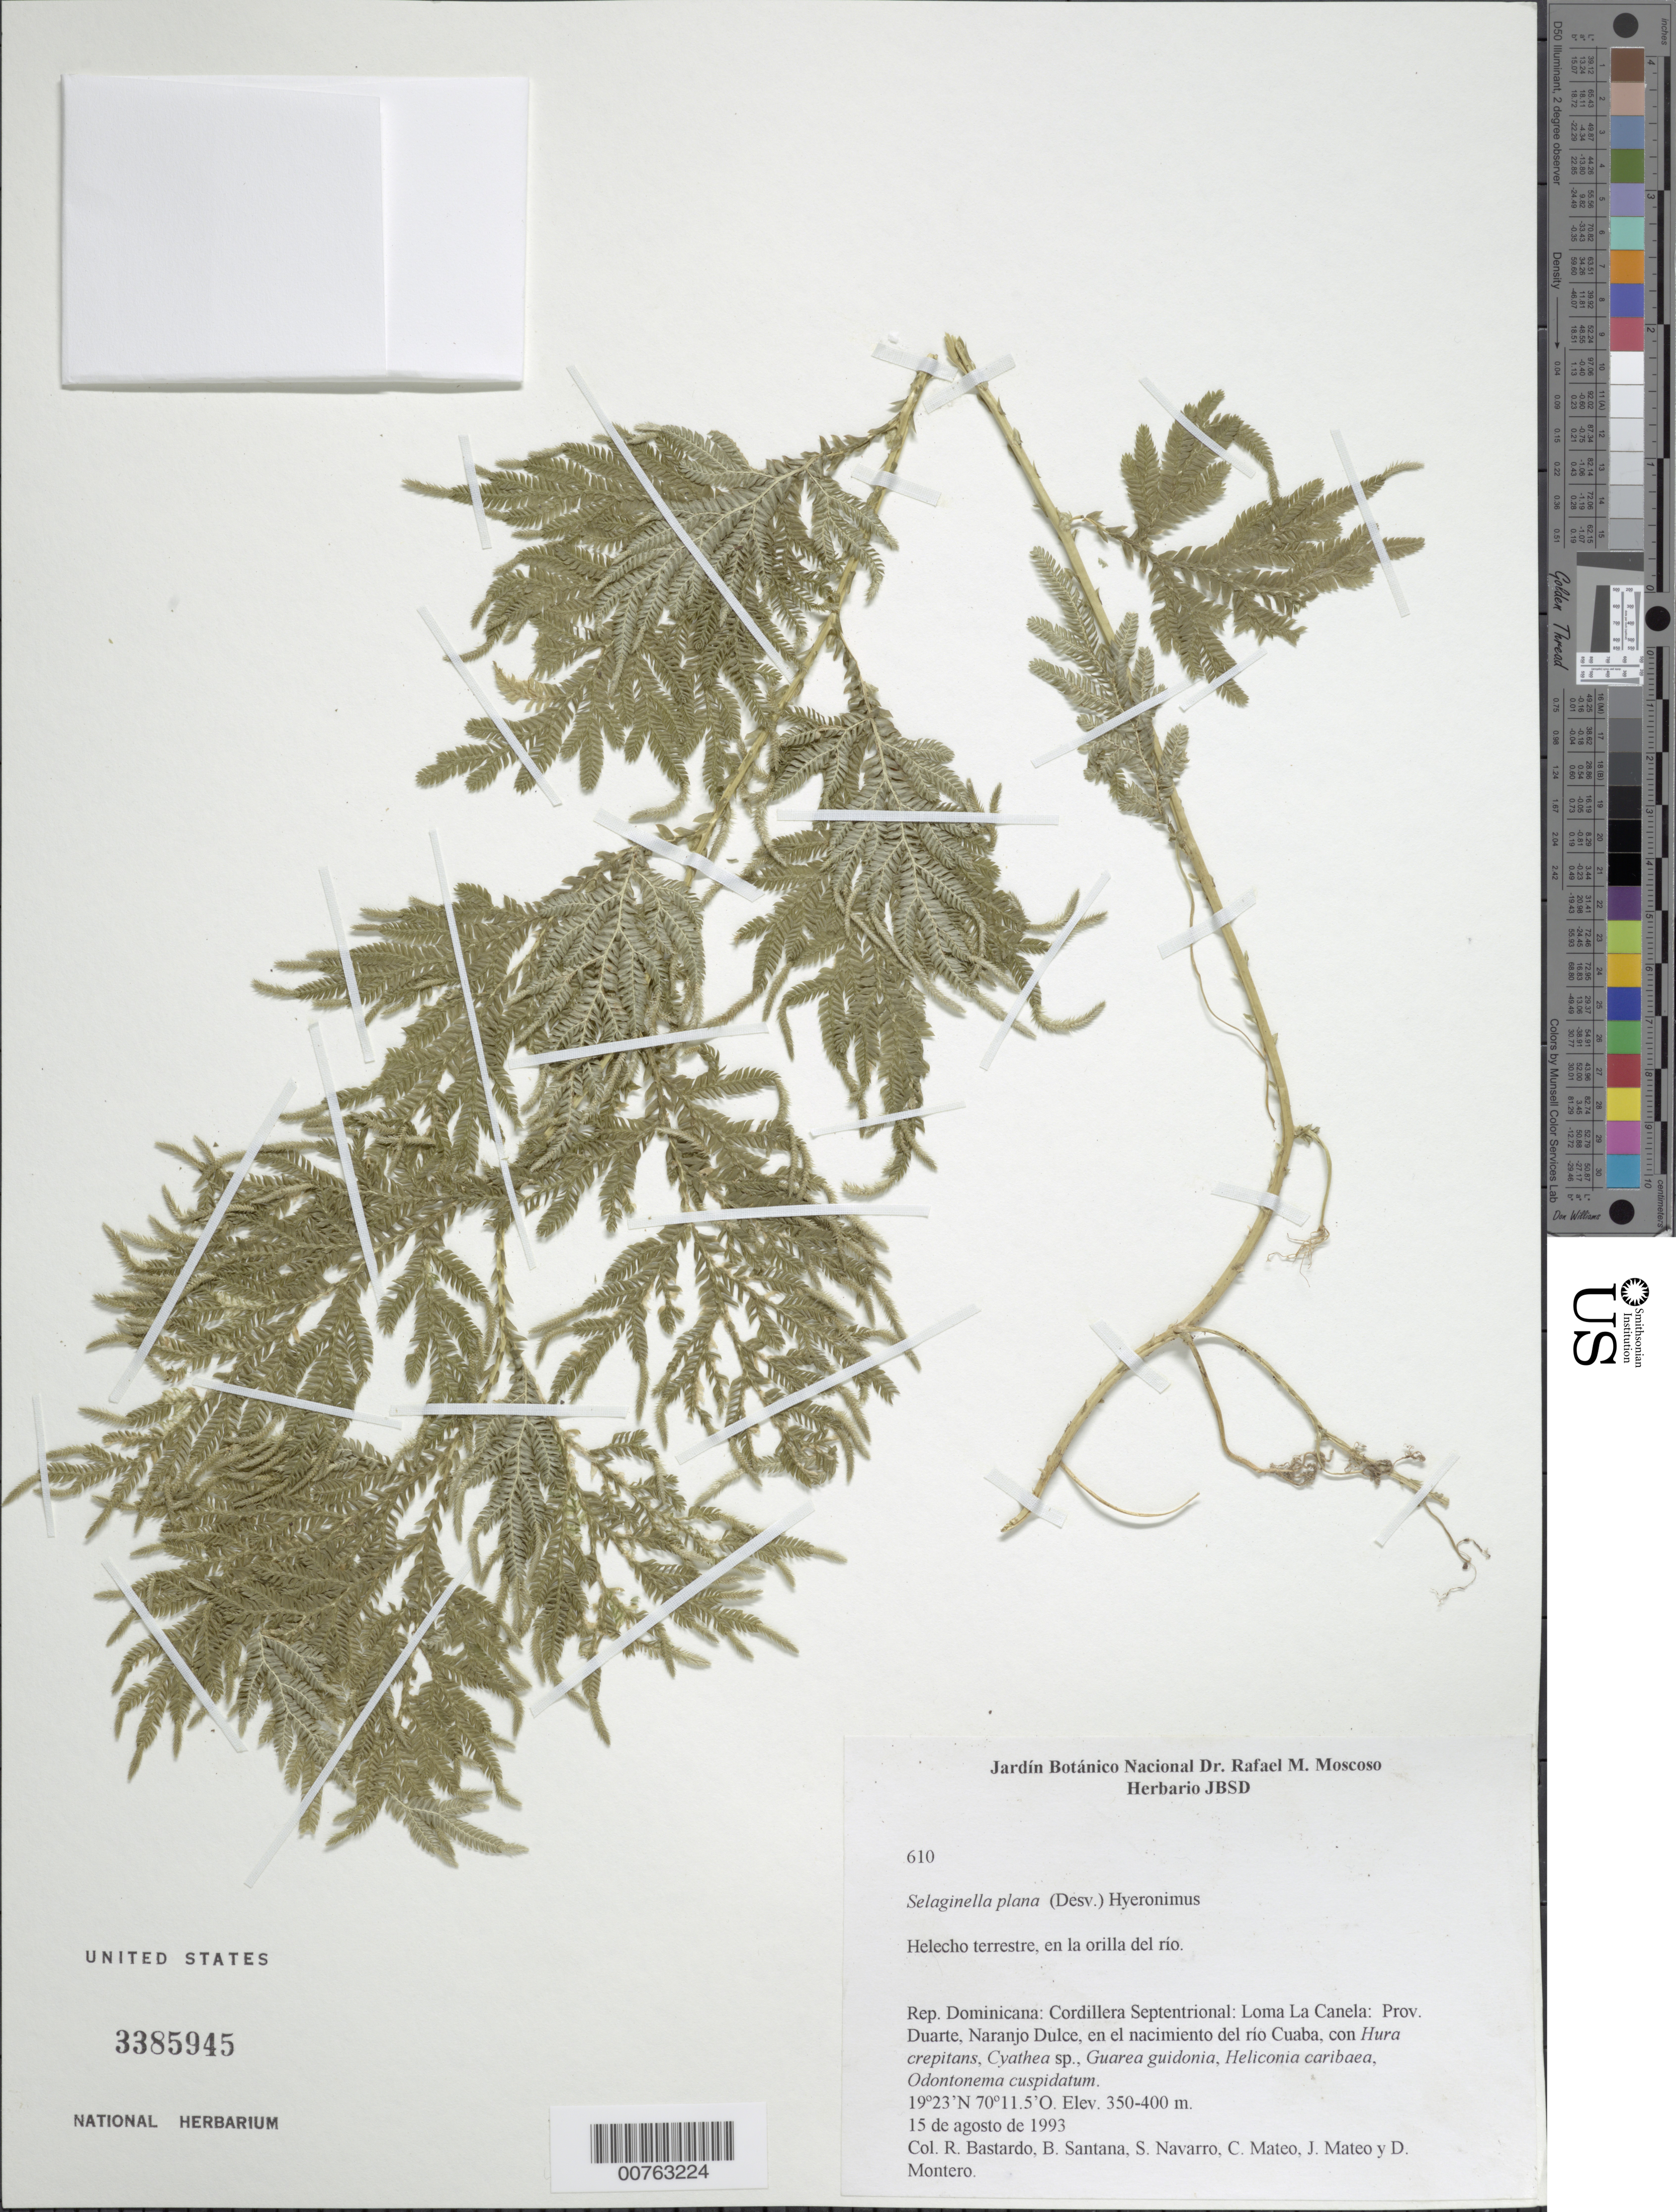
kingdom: Plantae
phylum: Tracheophyta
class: Lycopodiopsida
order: Selaginellales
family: Selaginellaceae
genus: Selaginella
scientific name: Selaginella plana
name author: (Desv. ex Poir.) Hieron.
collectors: R. Bastardo, B. Santana, S. Navarro, C. Mateo, J. Mateo & D. Montero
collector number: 610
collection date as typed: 15 Aug 1993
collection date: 1993-08-15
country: Dominican Republic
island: Hispaniola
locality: Cordillera Septentrional, Loma La Canela. Provincia Duarte, Naranjo Dulce, en el nacimiento del Río Cuaba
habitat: Con Hura crepitans, Cyathea sp., Guarea, Heliconia, Odontonema; en la orilla del río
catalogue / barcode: US 3385945